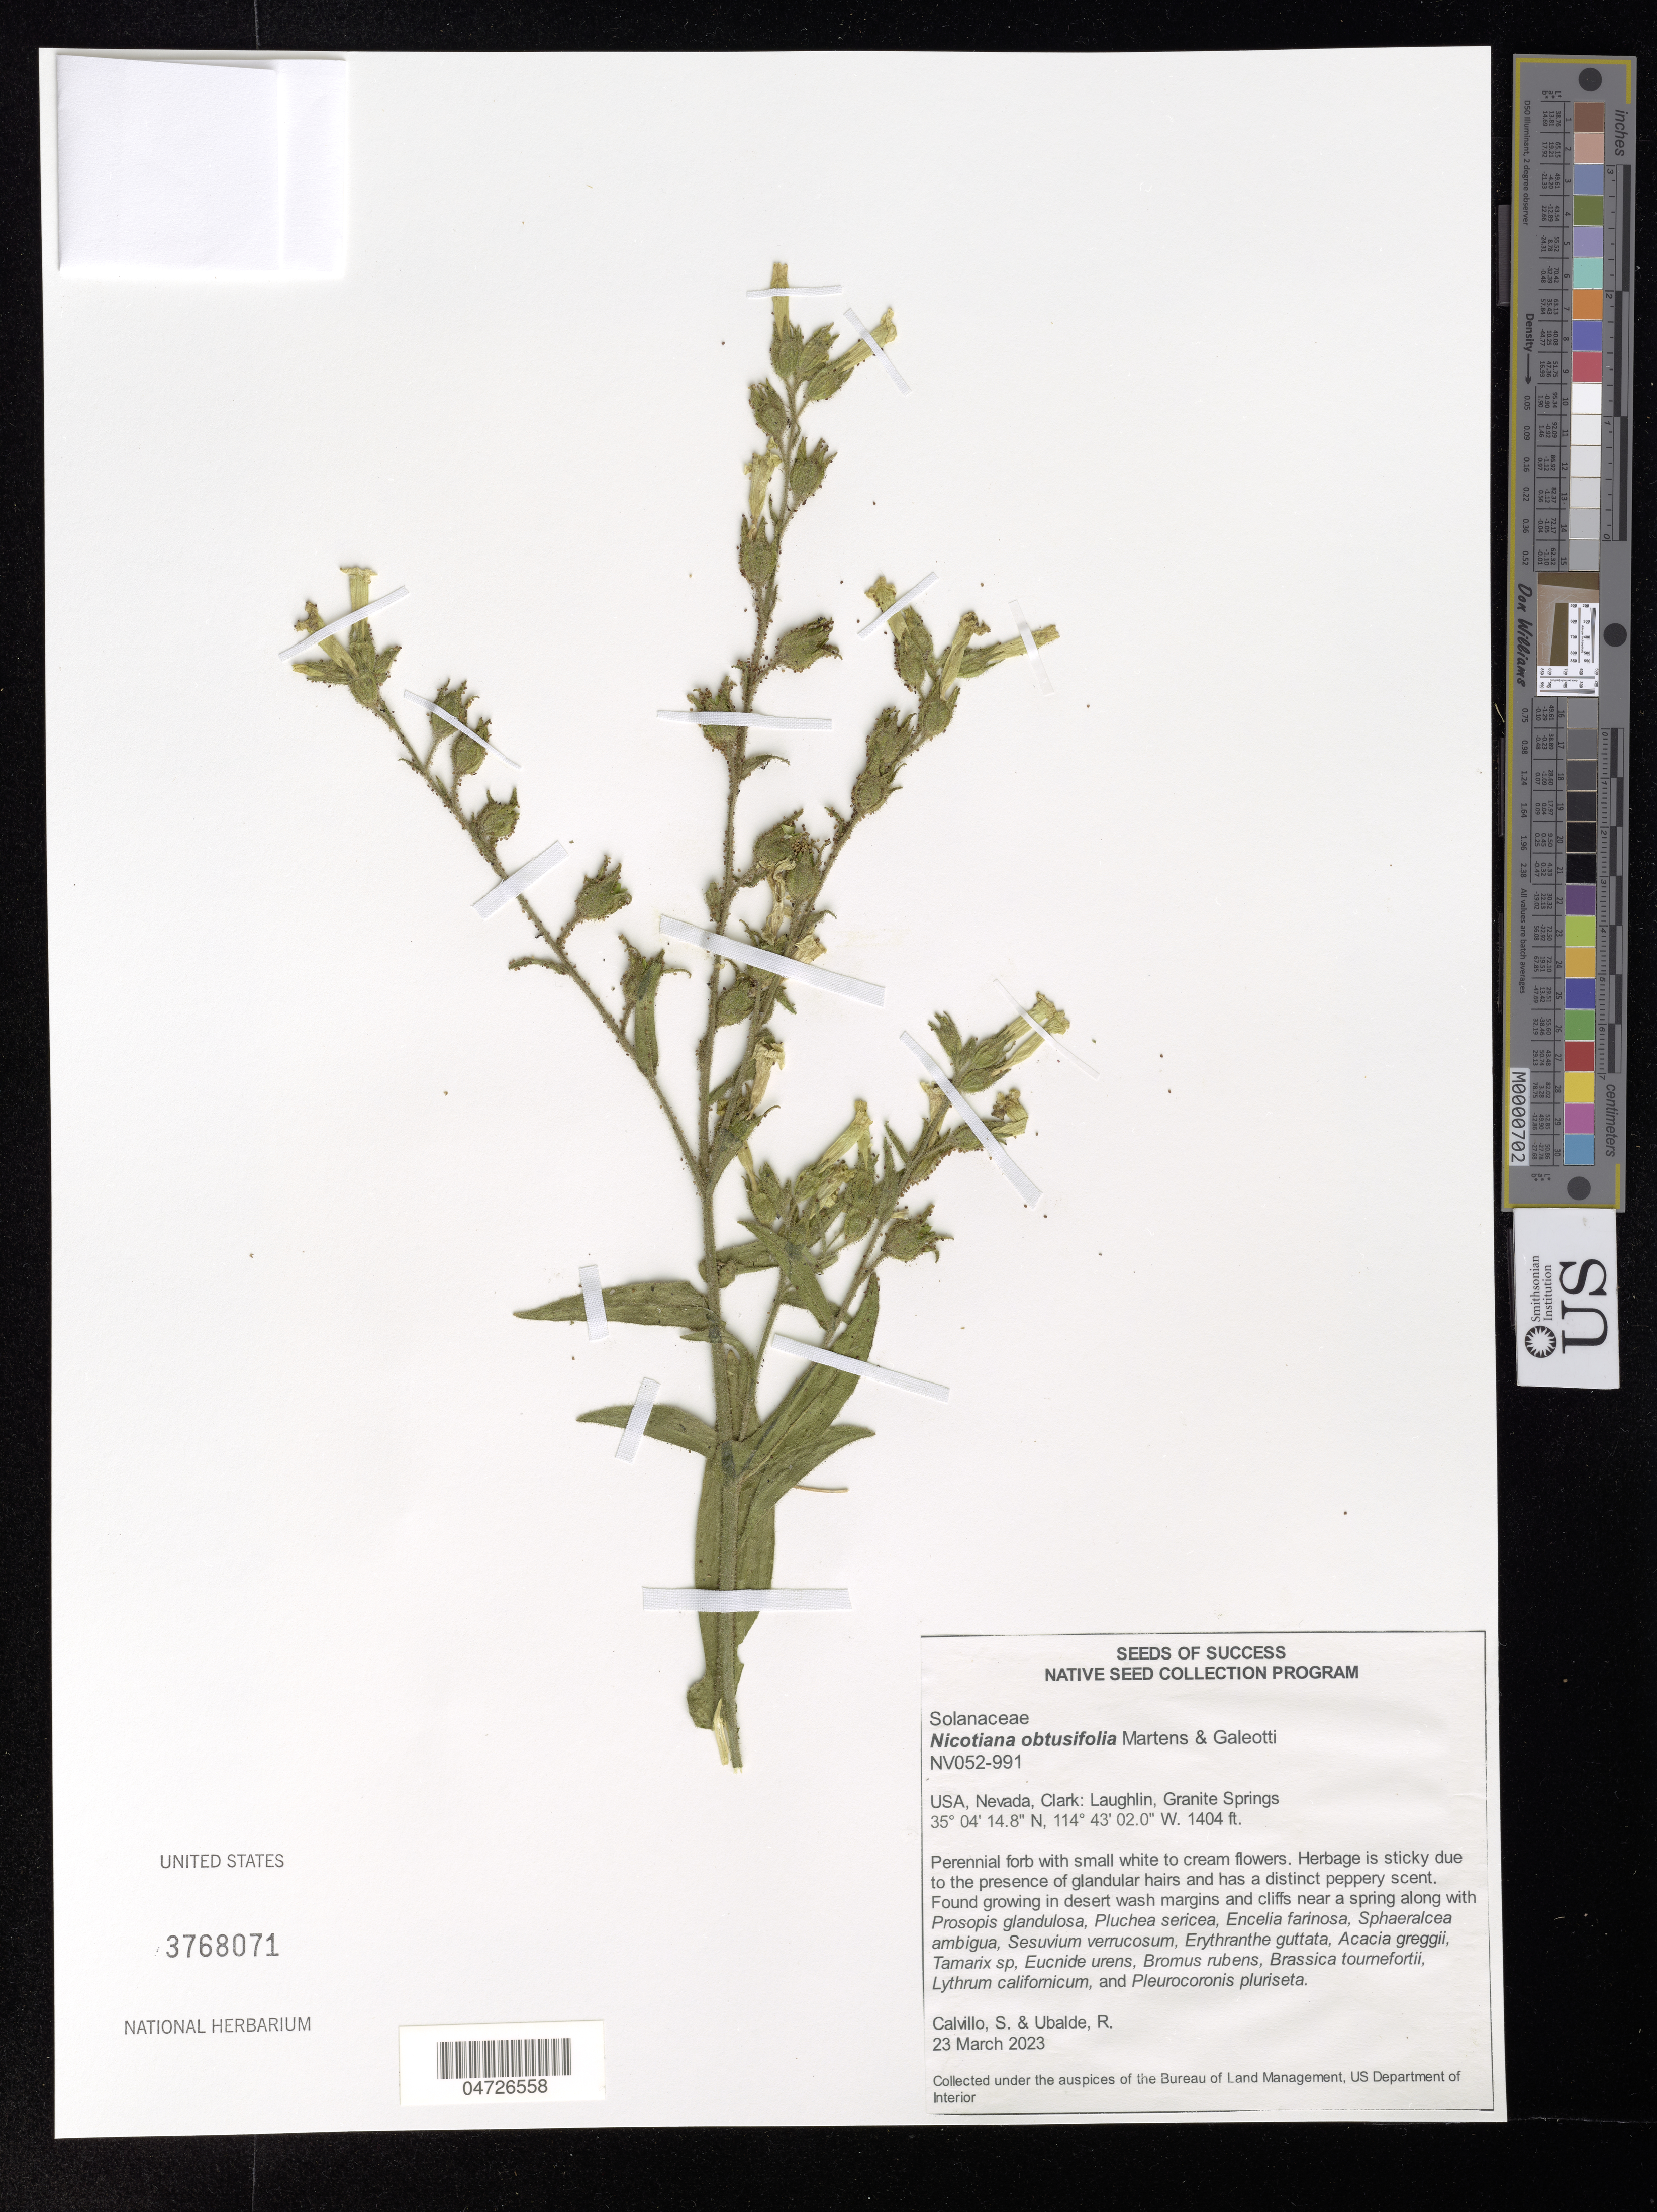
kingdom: Plantae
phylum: Tracheophyta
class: Magnoliopsida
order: Solanales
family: Solanaceae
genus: Nicotiana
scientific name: Nicotiana obtusifolia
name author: M. Martens & Galeotti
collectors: S. Calvillo & R. Ubalde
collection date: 2023-03-23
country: United States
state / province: Nevada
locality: Clark: Laughlin, Granite Springs.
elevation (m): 428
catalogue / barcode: US 3768071